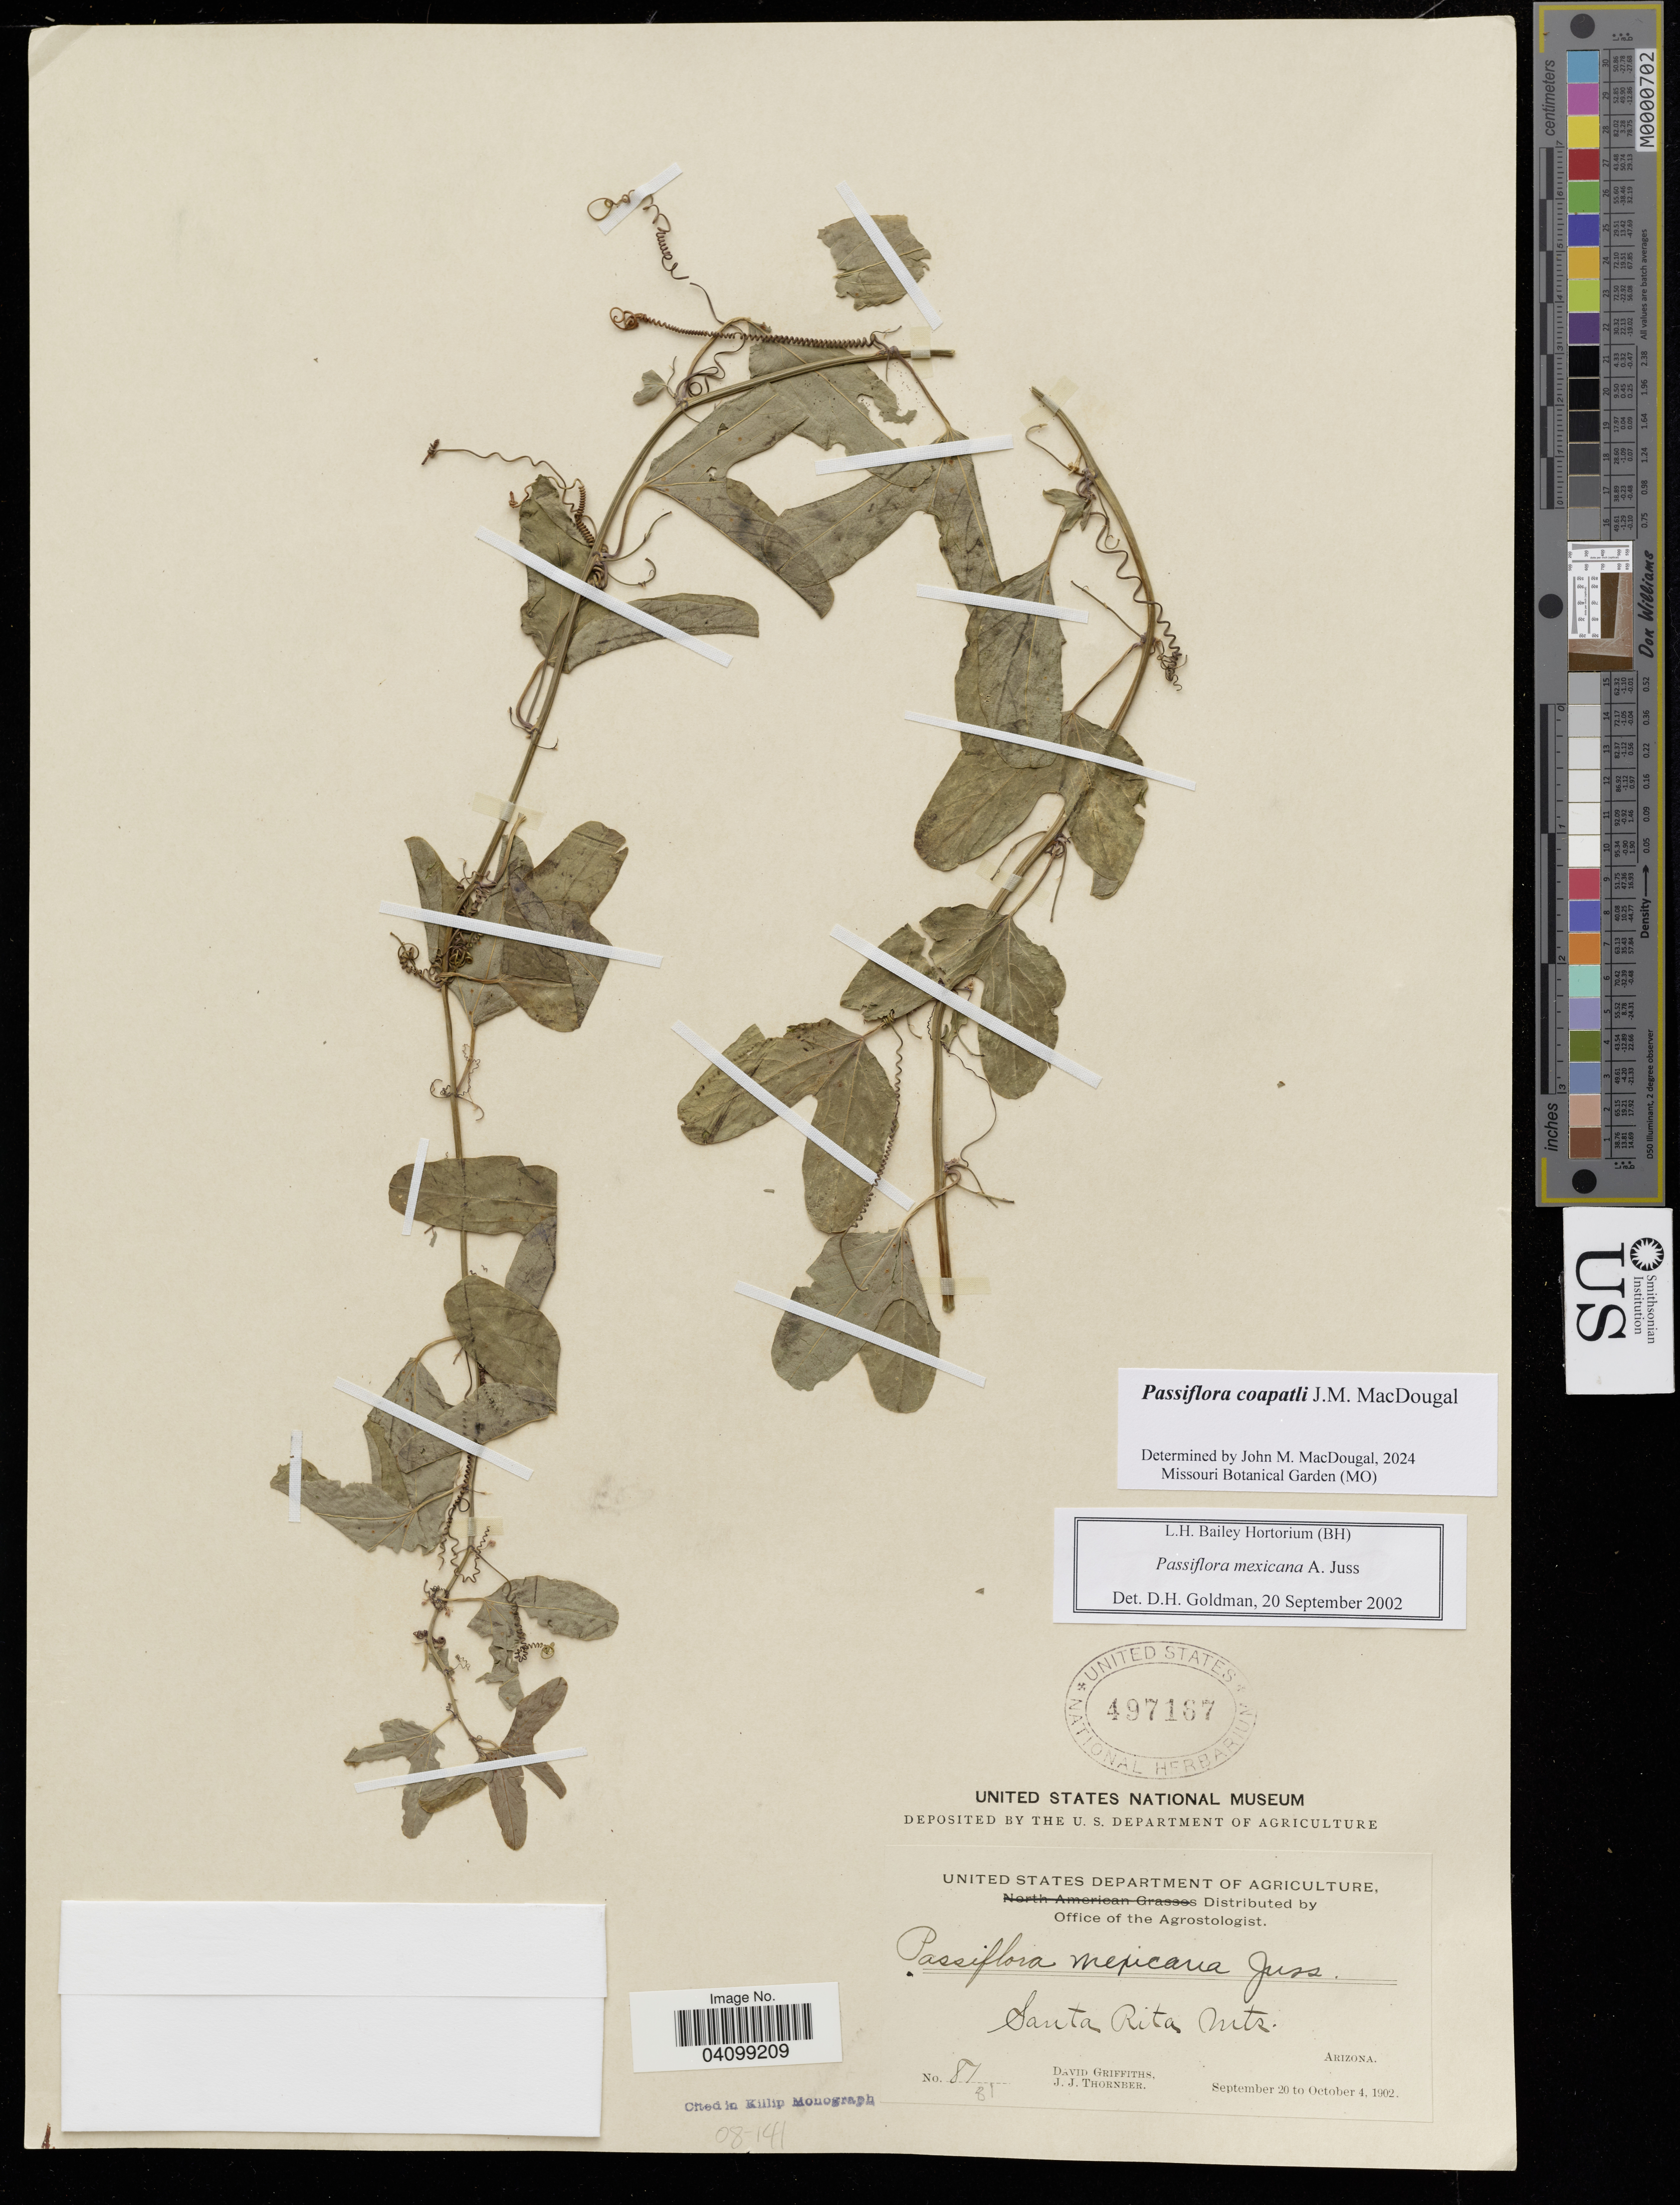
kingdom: Plantae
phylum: Tracheophyta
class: Magnoliopsida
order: Malpighiales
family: Passifloraceae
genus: Passiflora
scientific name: Passiflora coapatli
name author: J.M. MacDougal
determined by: MacDougal, John M.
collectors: D. Griffiths & J. Thornber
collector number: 81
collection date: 1902-09-20/1902-10-04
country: United States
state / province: Arizona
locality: Santa Rita Mts.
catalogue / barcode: US 497167